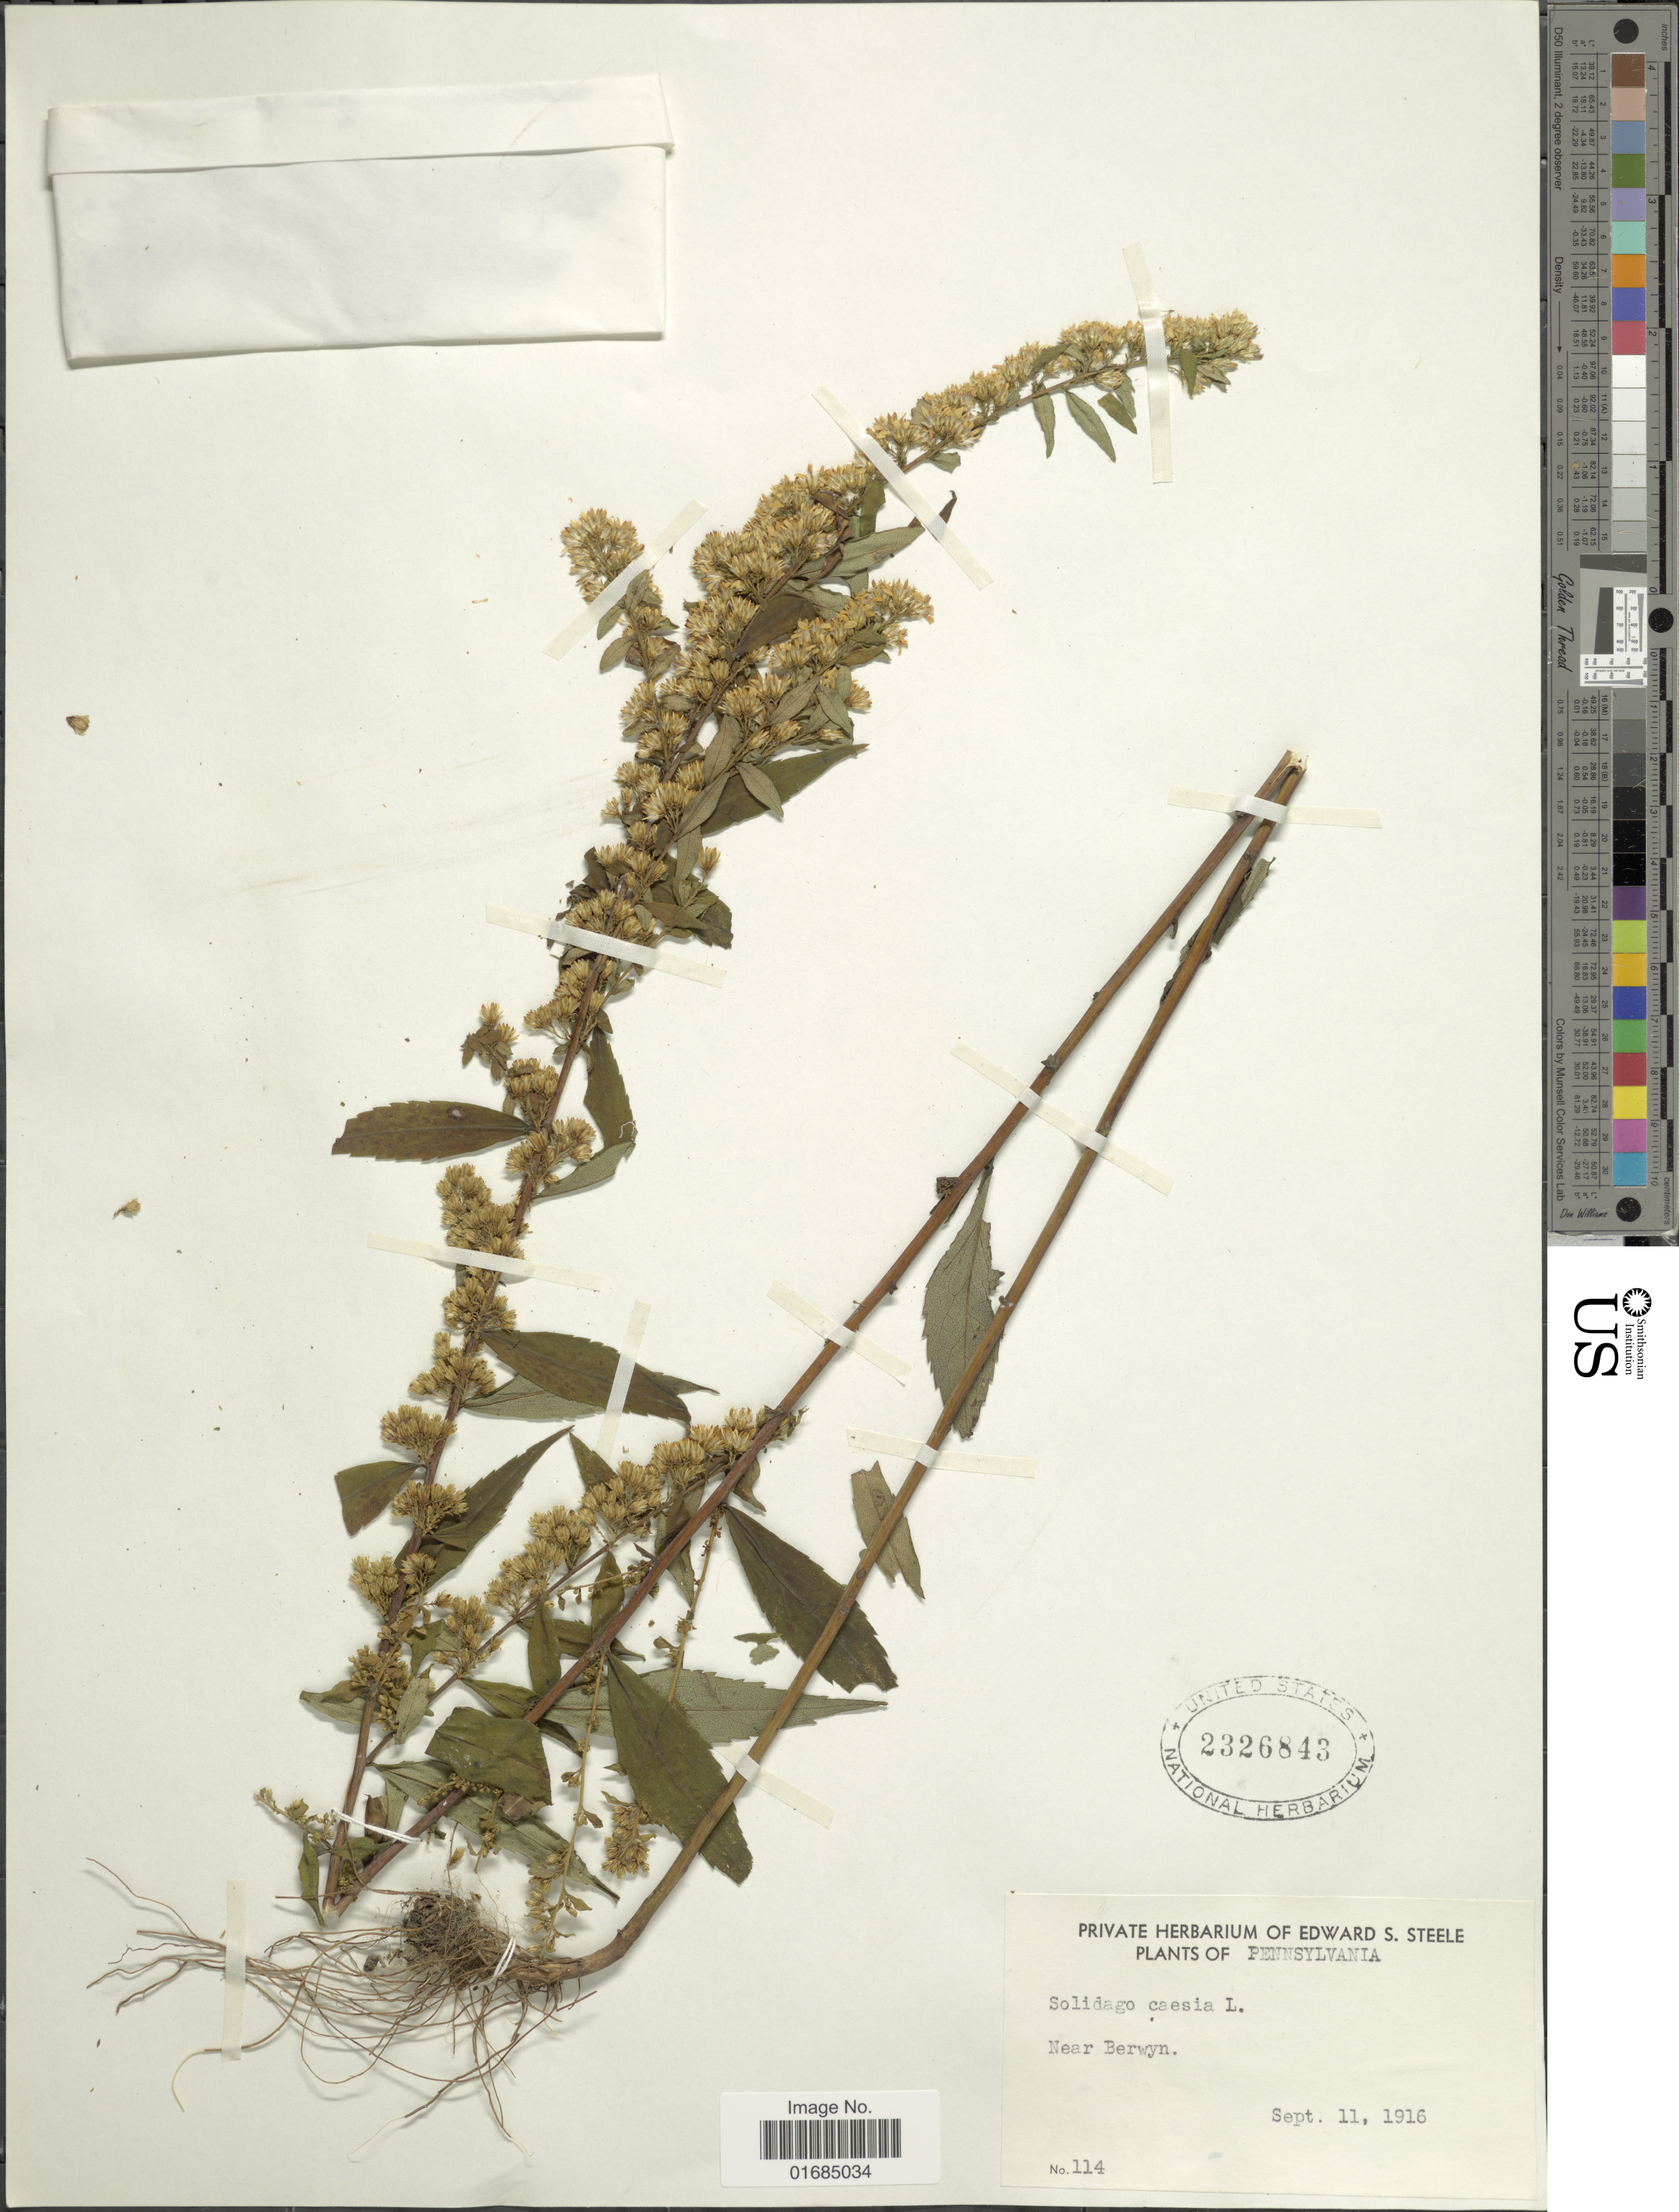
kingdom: Plantae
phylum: Tracheophyta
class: Magnoliopsida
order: Asterales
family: Asteraceae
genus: Solidago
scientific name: Solidago caesia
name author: L.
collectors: E. Steele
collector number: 114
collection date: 1916-09-11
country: United States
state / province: Pennsylvania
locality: Near Berwyn.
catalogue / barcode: US 2326843